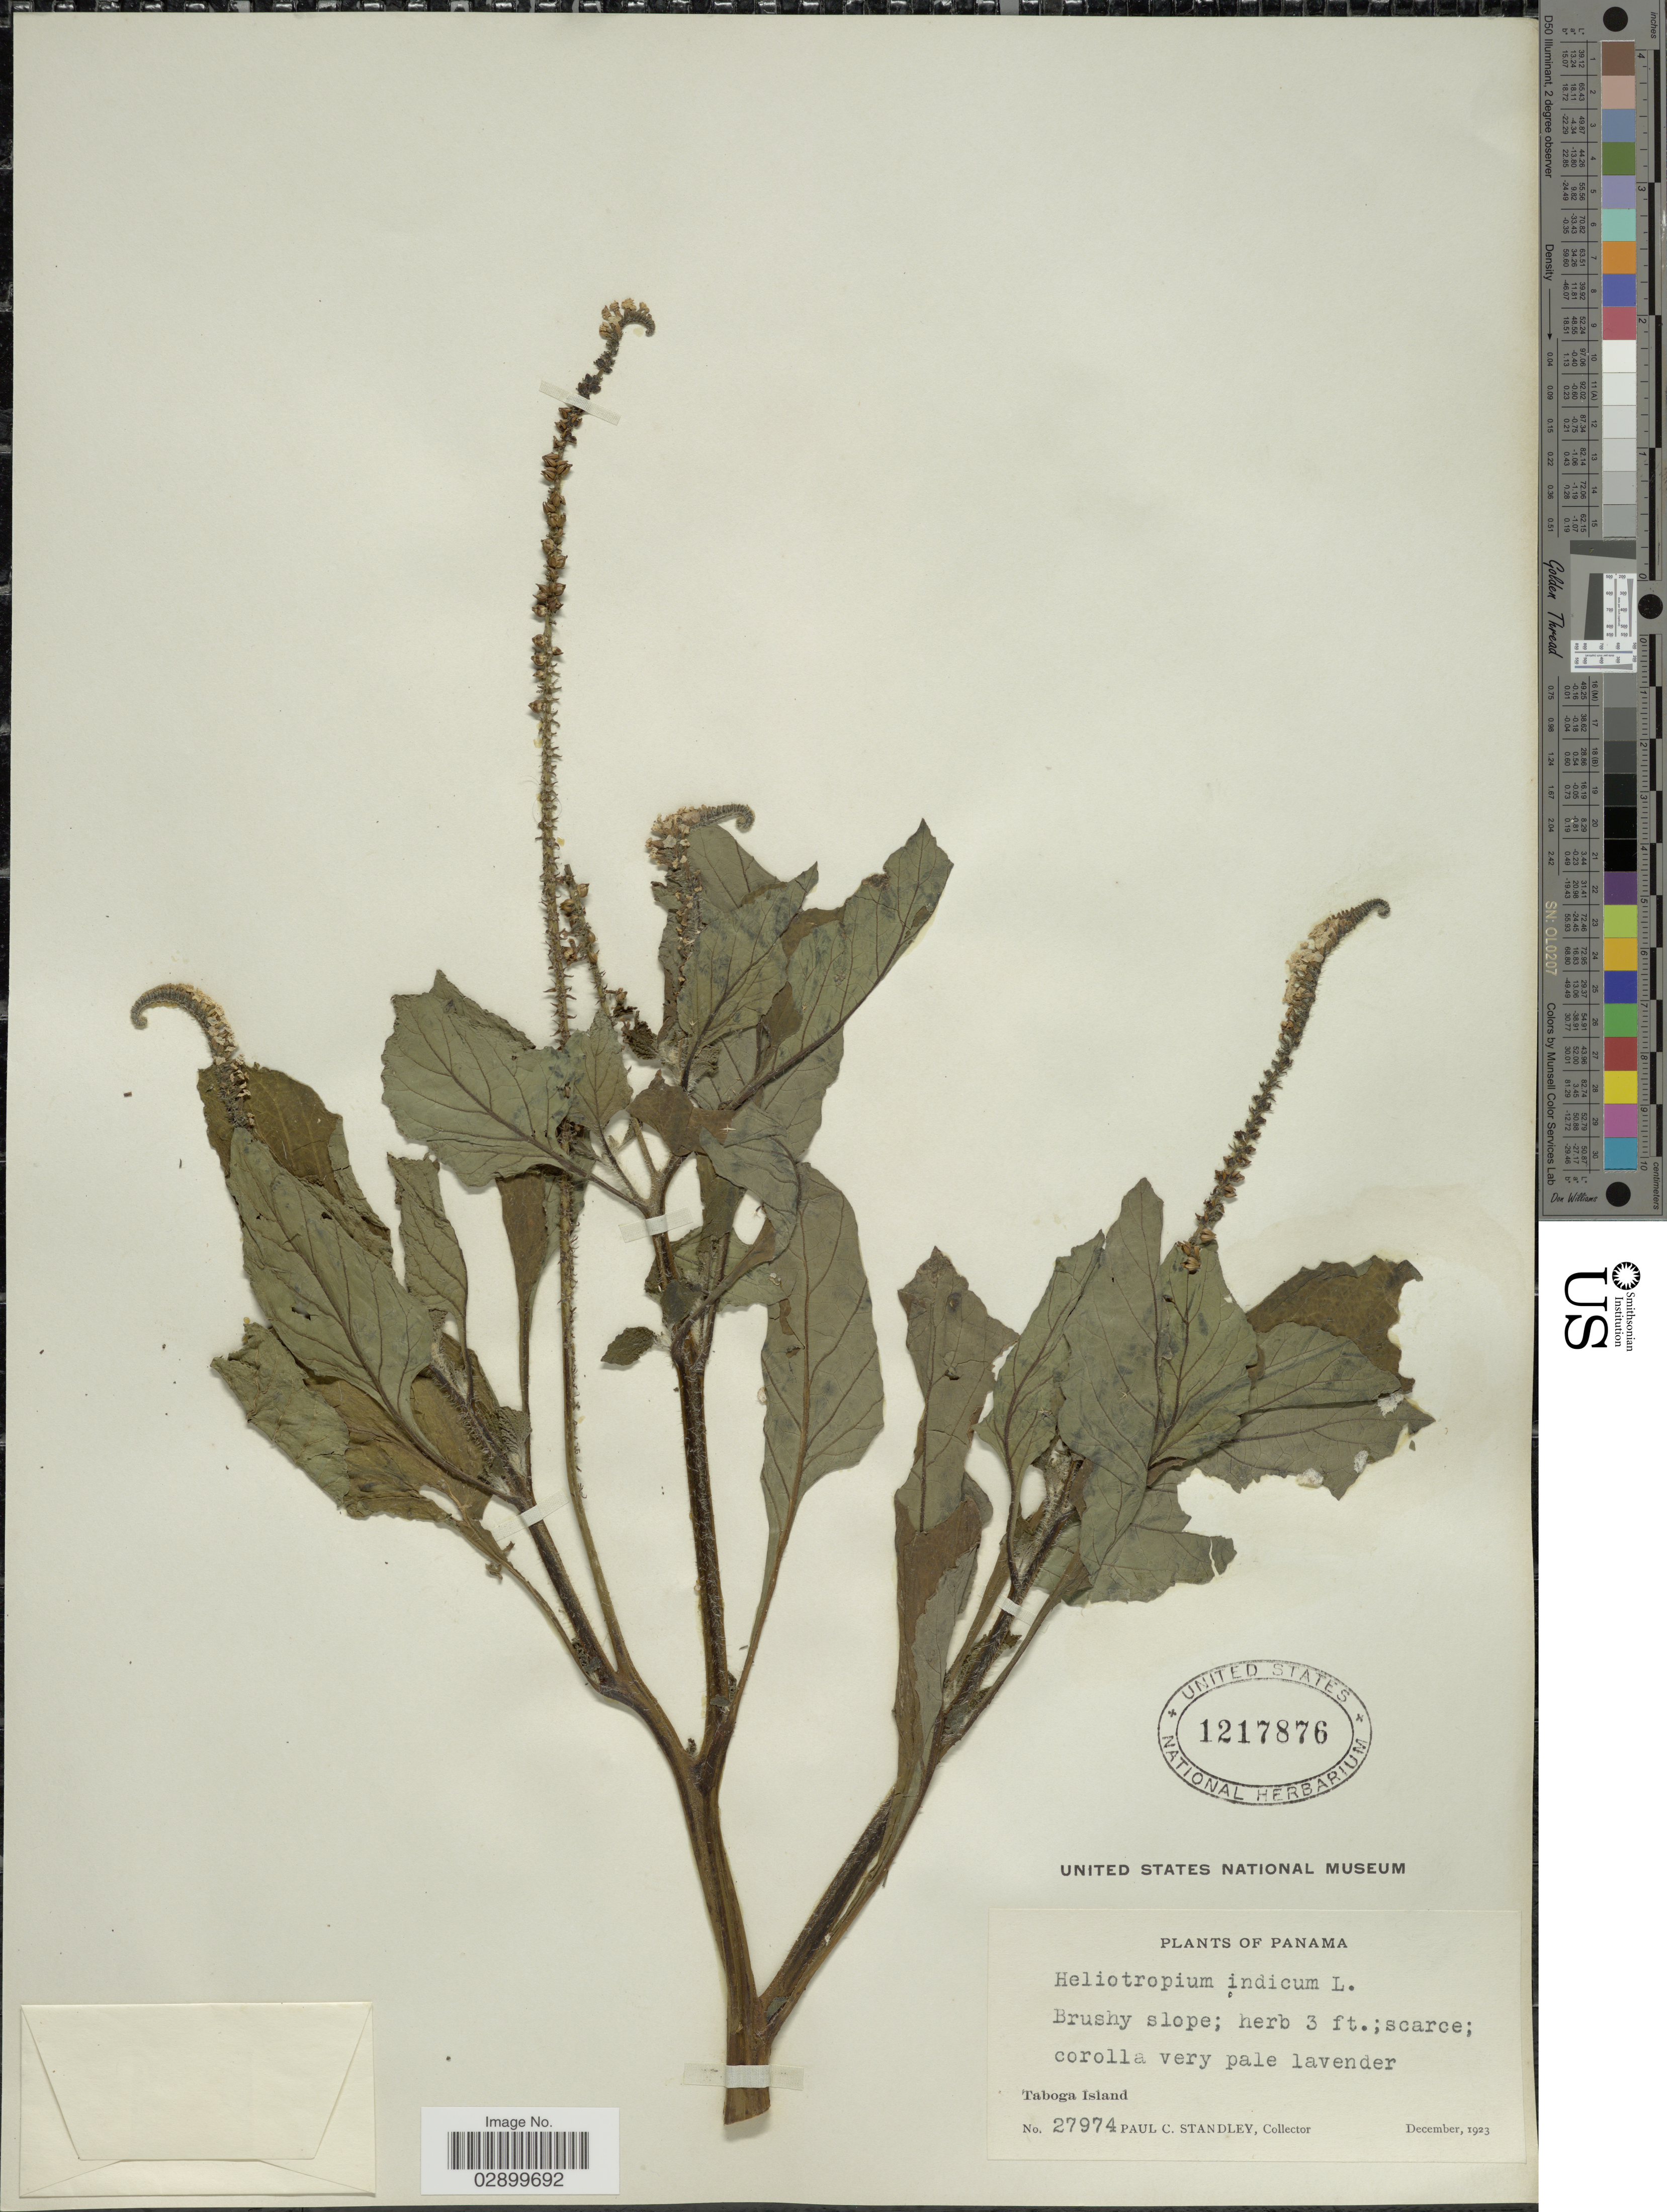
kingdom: Plantae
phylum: Tracheophyta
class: Magnoliopsida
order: Boraginales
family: Heliotropiaceae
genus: Heliotropium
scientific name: Heliotropium indicum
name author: L.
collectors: P. C. Standley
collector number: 27974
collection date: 1923-12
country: Panama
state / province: Panamá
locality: Taboga Island.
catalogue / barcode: US 1217876